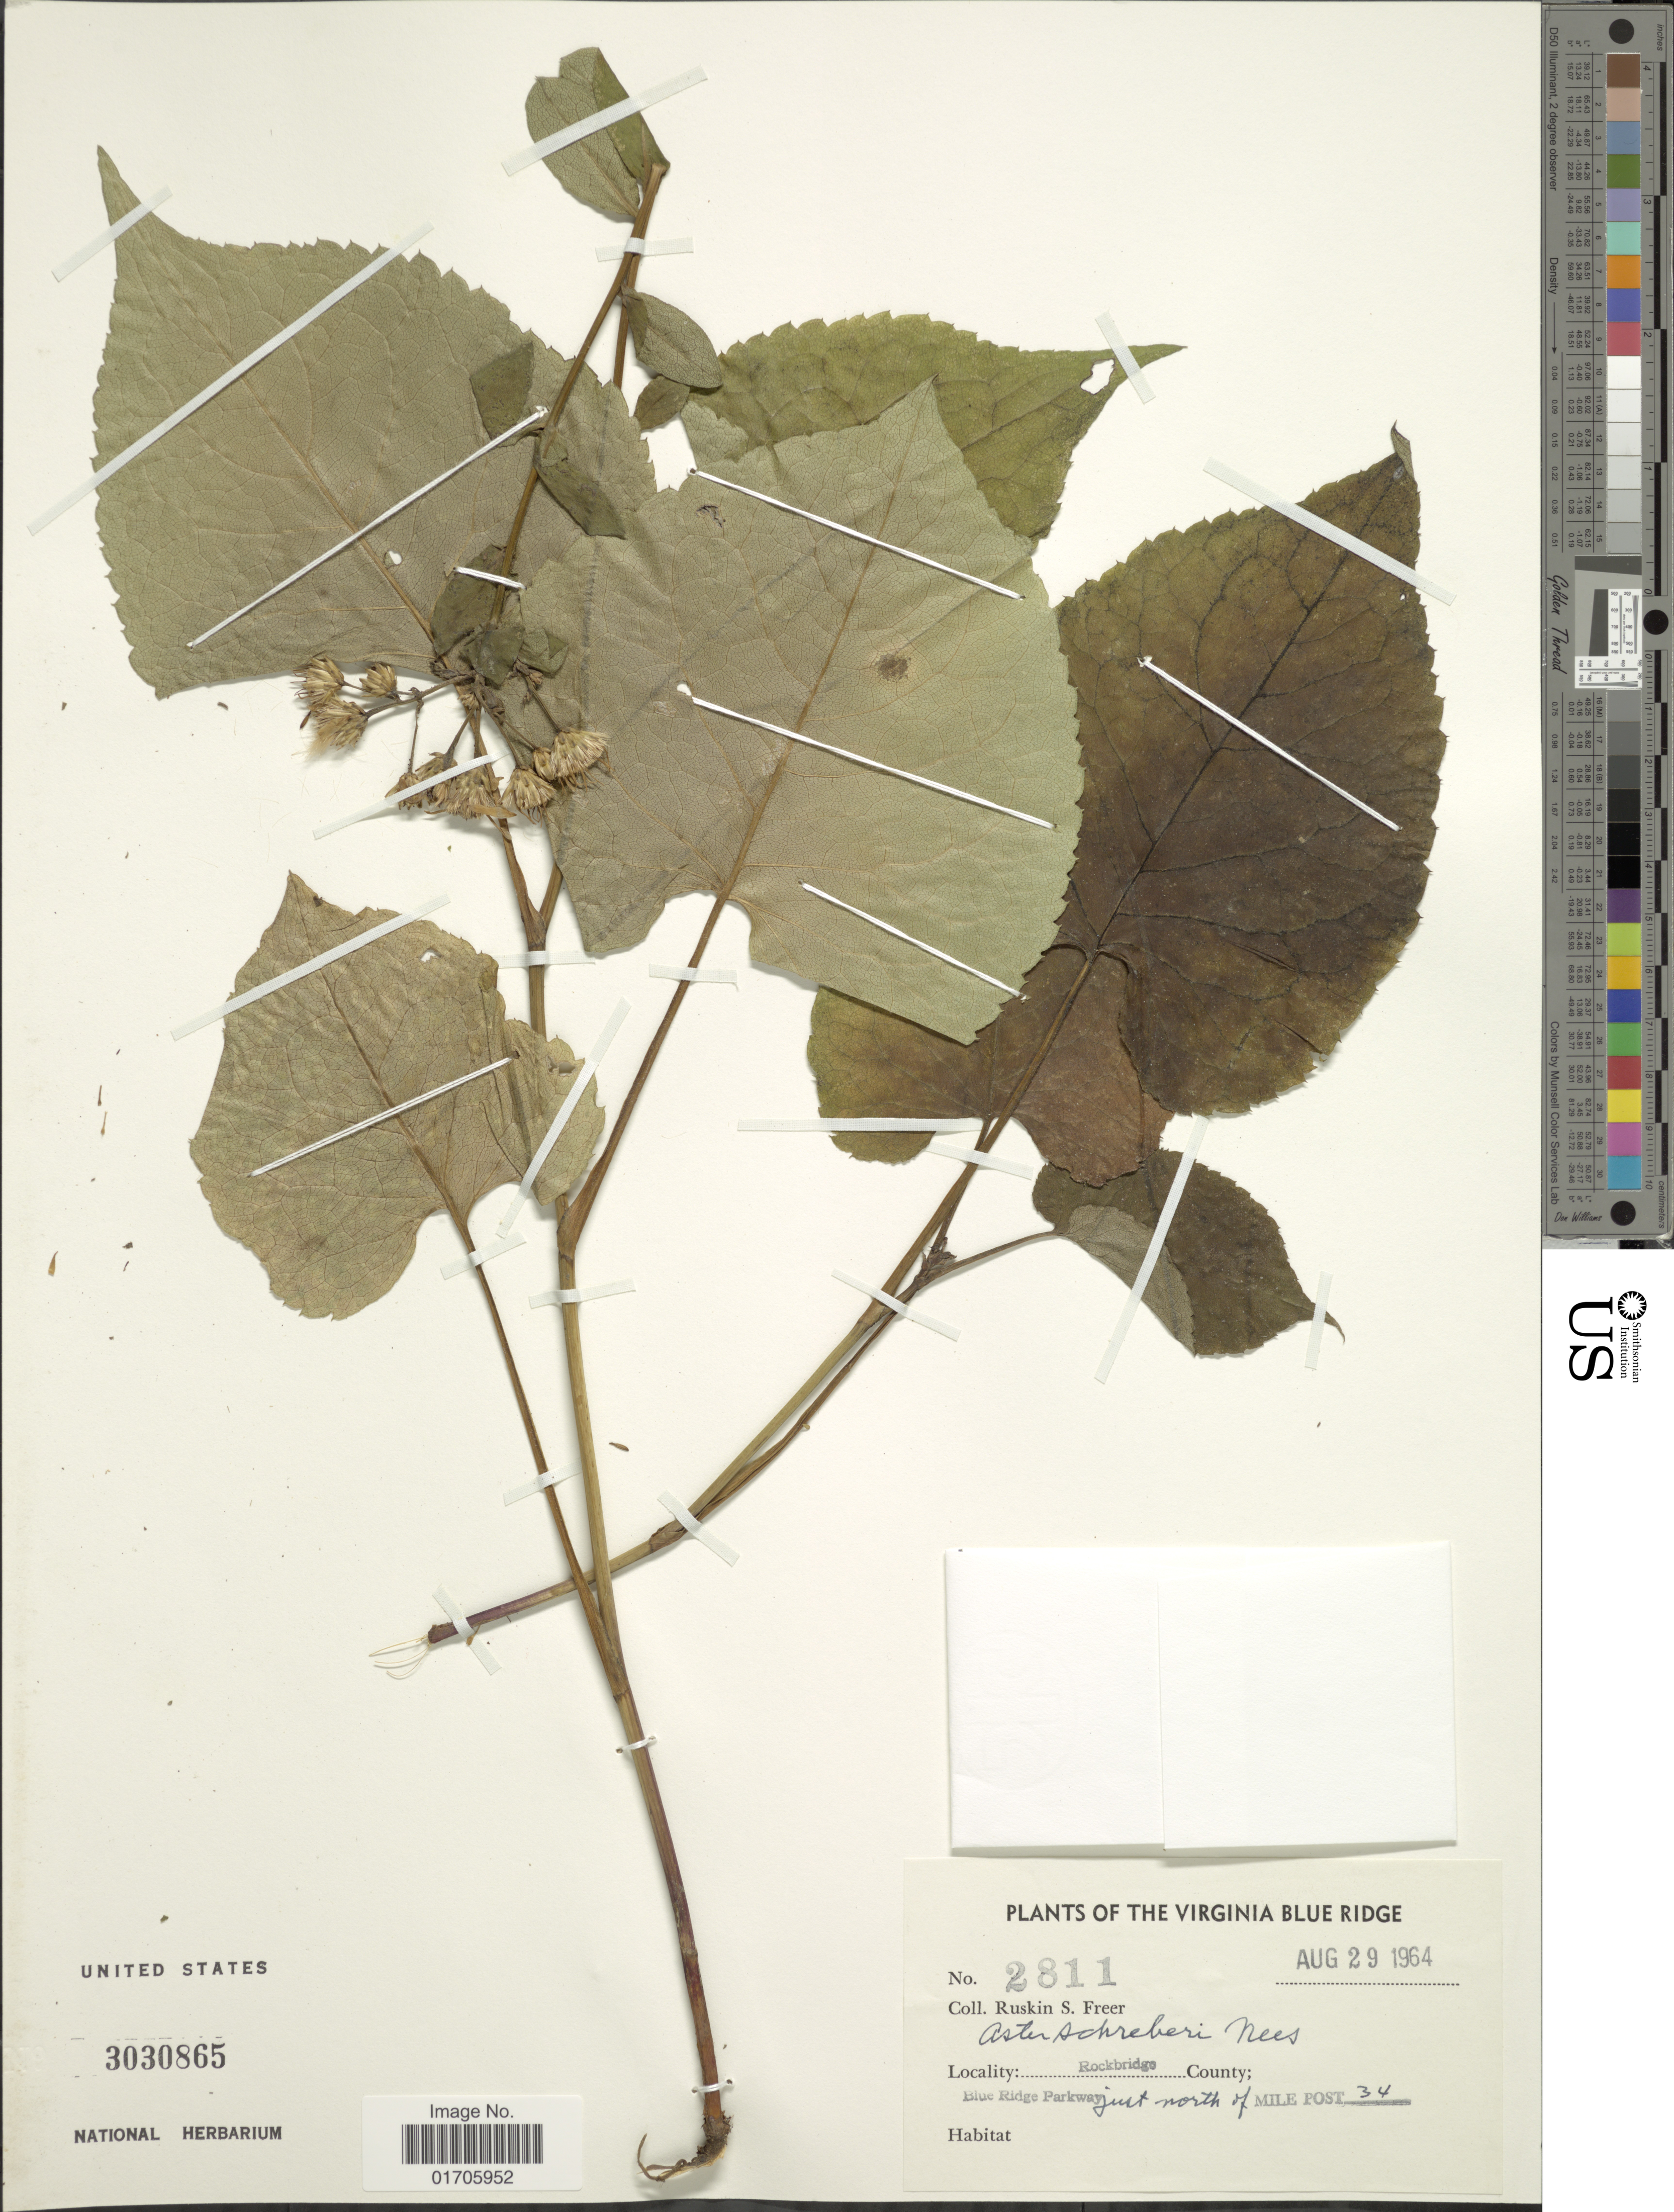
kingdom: Plantae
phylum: Tracheophyta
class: Magnoliopsida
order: Asterales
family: Asteraceae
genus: Eurybia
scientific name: Eurybia schreberi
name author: (Nees) Nees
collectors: R. Freer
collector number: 2811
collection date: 1964-08-29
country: United States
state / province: Virginia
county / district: Rockbridge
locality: Virginia Blue Ridge. Rockbridge County; Blue Ridge Parkway, just north of Mile Post 34.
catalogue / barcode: US 3030865